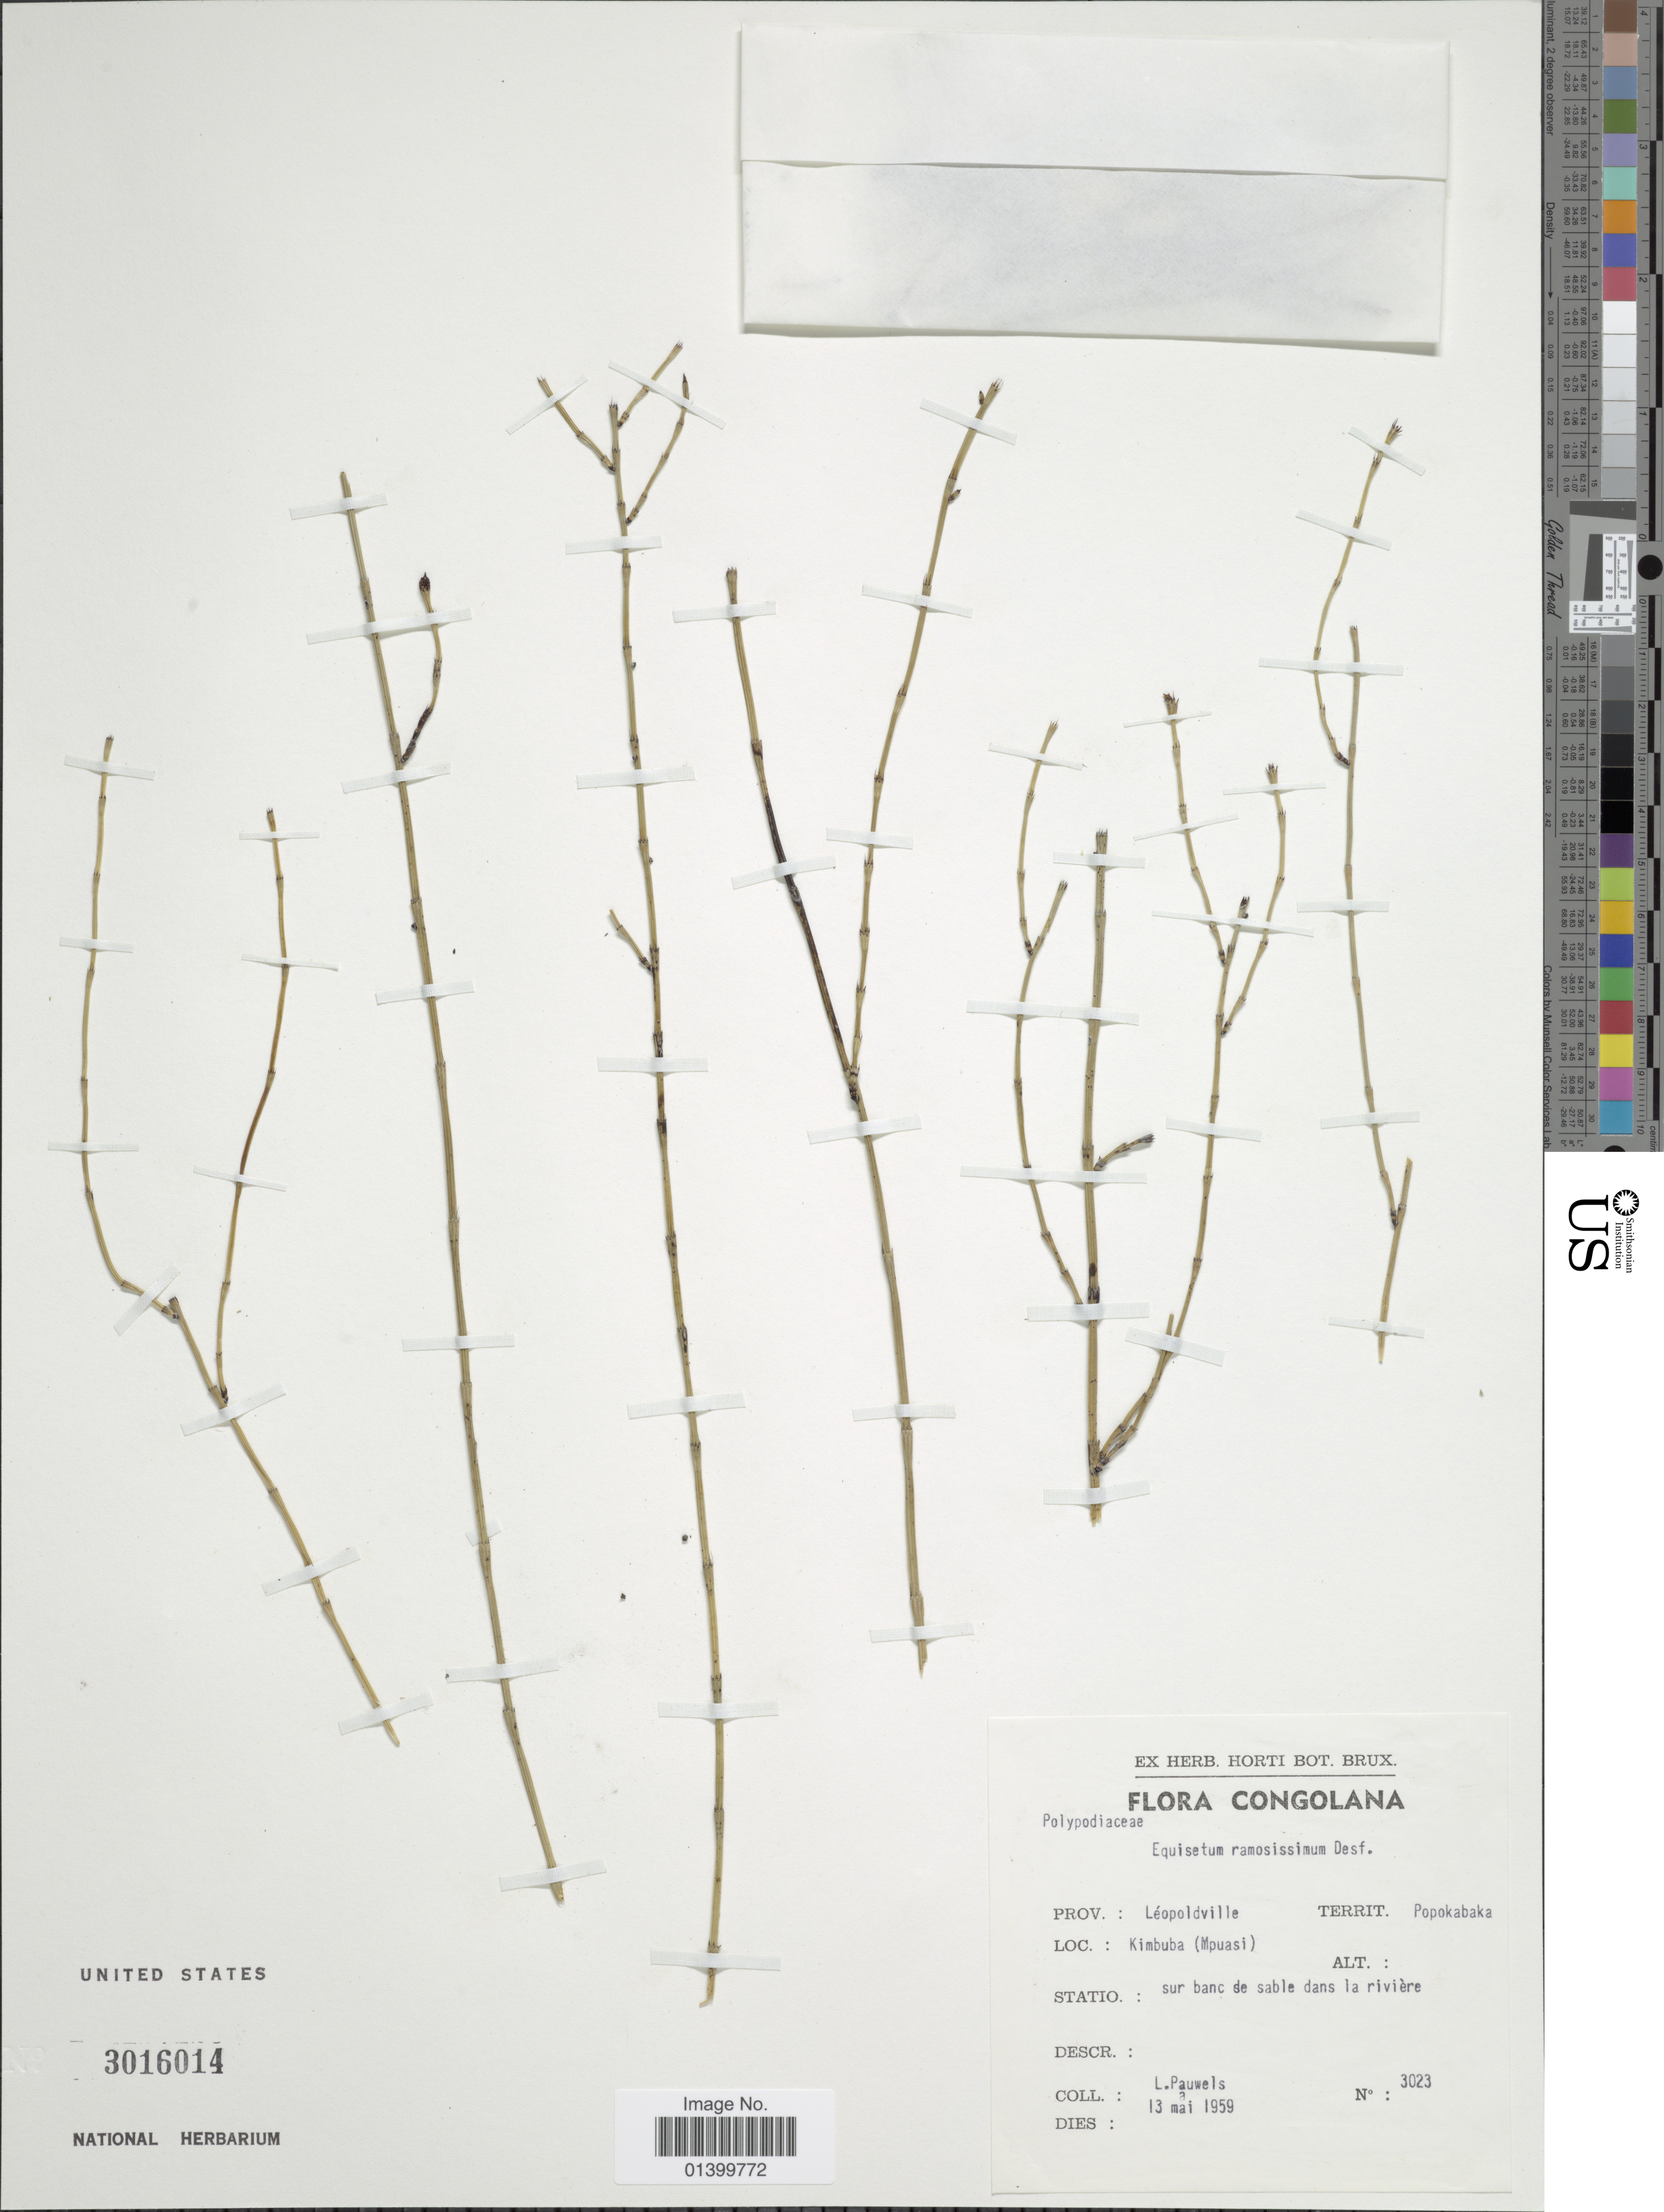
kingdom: Plantae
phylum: Tracheophyta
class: Polypodiopsida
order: Equisetales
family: Equisetaceae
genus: Equisetum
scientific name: Equisetum ramosissimum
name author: Desf.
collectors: L. Pauwels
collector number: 3023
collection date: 1959-05-13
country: Congo, Democratic Republic of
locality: Prov.: Léopoldville. Territ. Popokabaka. Kimbuba (Mpuasi)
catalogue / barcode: US 3016014